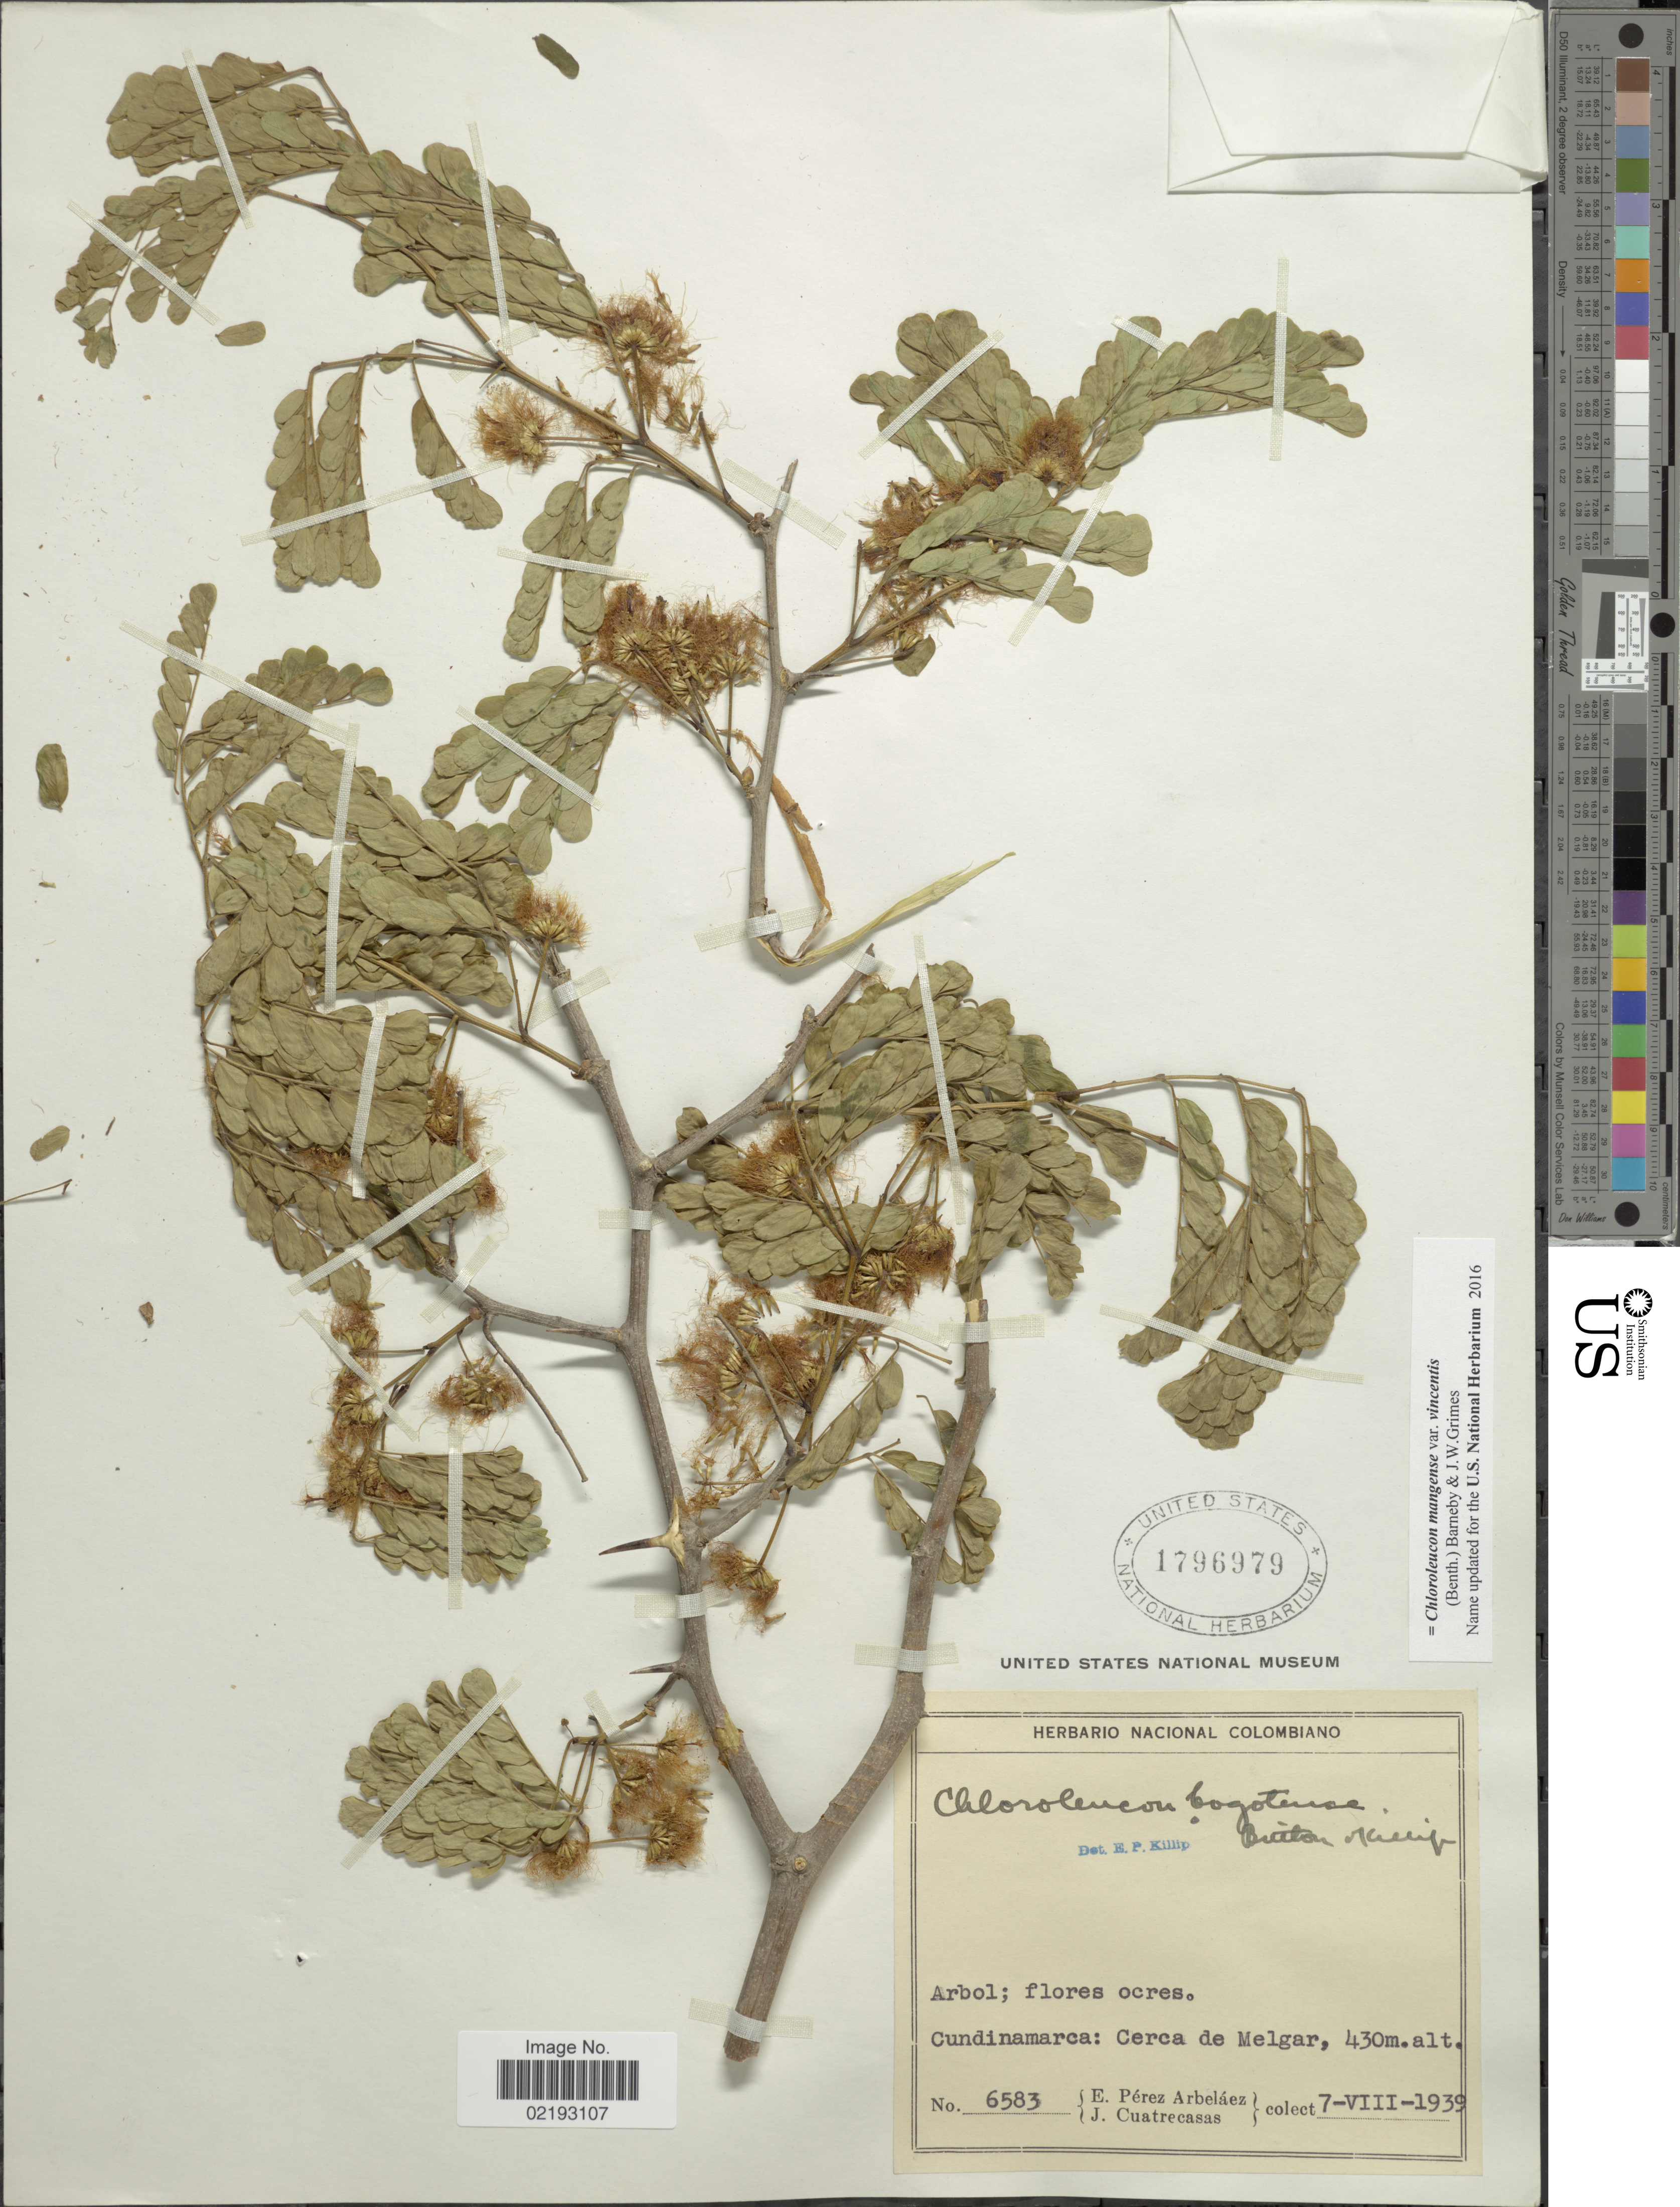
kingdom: Plantae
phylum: Tracheophyta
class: Magnoliopsida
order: Fabales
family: Fabaceae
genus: Chloroleucon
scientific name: Chloroleucon mangense var. vincentis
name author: (Benth.) Barneby & J.W. Grimes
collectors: E. Pérez Arbeláez & J. Cuatrecasas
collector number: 6583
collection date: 1939-08-07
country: Colombia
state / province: Cundinamarca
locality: Cerca de Melgar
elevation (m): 430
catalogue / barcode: US 1796979